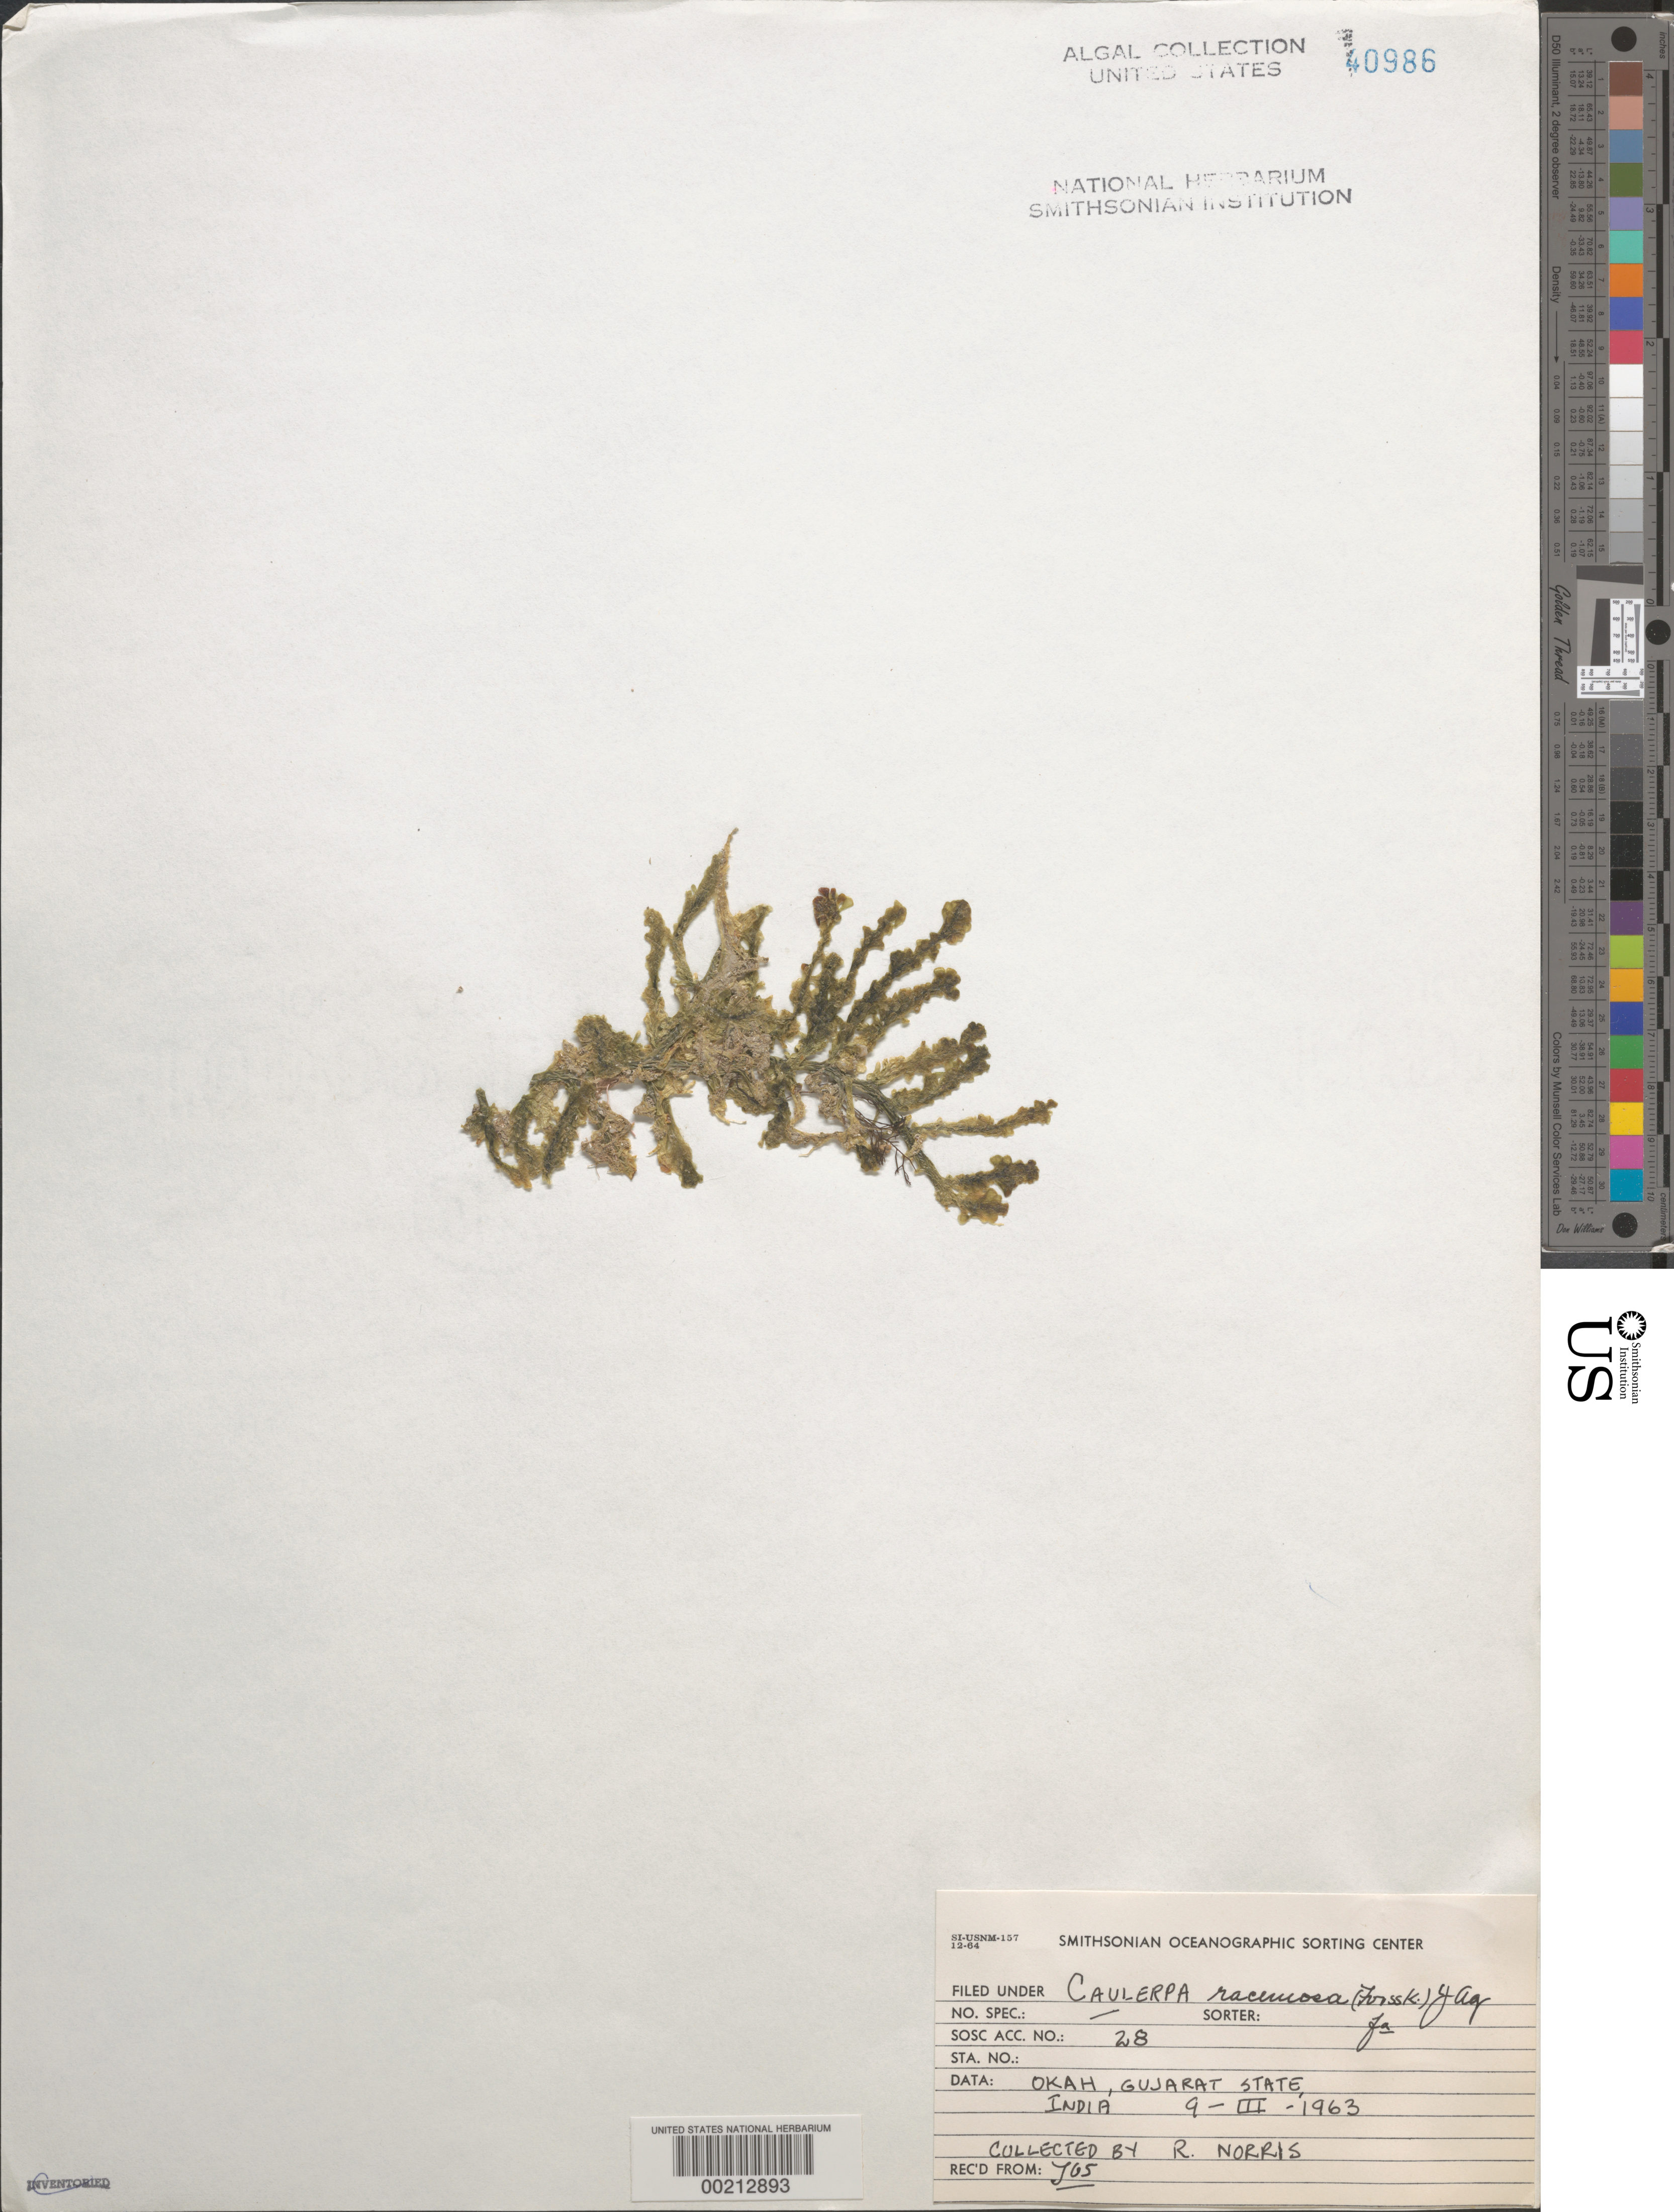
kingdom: Plantae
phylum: Chlorophyta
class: Ulvophyceae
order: Bryopsidales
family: Caulerpaceae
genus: Caulerpa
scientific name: Caulerpa racemosa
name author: (Forssk.) J. Agardh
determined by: Taylor, William R.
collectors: R. E. Norris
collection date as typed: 09 Mar 1963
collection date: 1963-03-09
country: India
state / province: Gujarat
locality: Okah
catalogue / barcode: US 40986